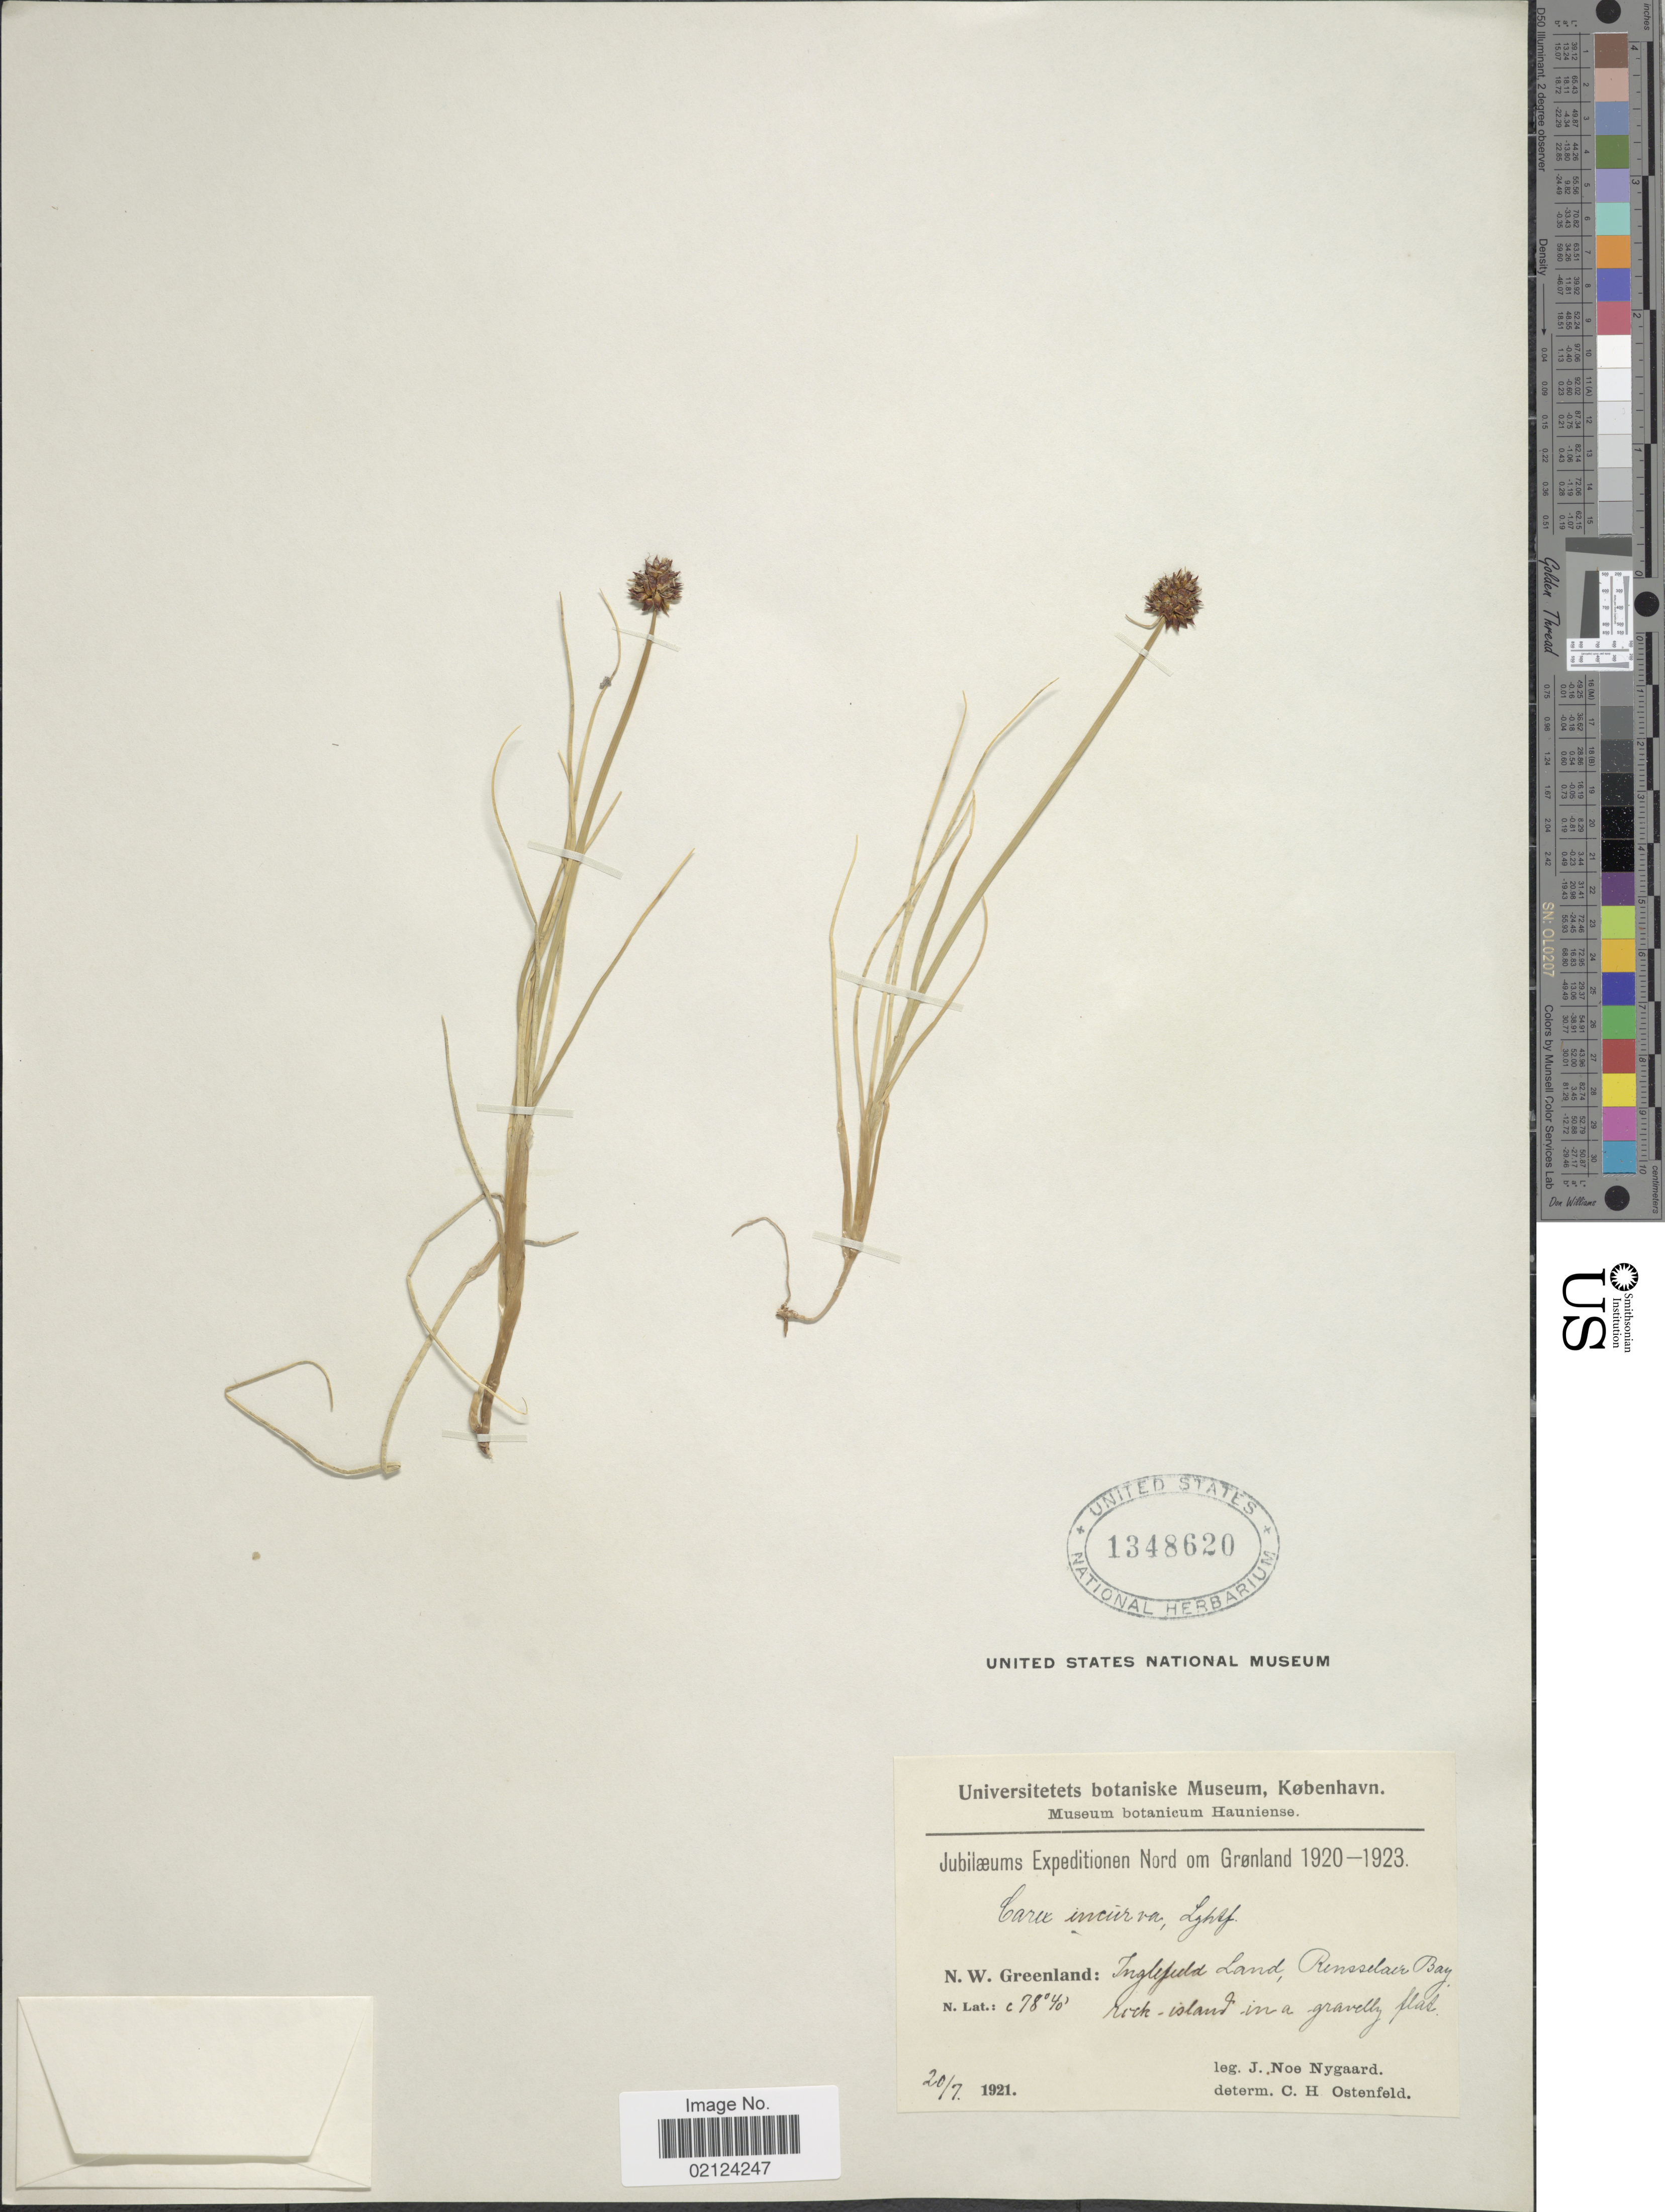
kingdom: Plantae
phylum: Tracheophyta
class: Liliopsida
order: Poales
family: Cyperaceae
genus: Carex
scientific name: Carex maritima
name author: Gunnerus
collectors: J. Nygaard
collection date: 1921-07-20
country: Greenland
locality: N. W. Greenland: Inglefield Land, Rensselair Bay, Nord om Gronland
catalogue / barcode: US 1348620